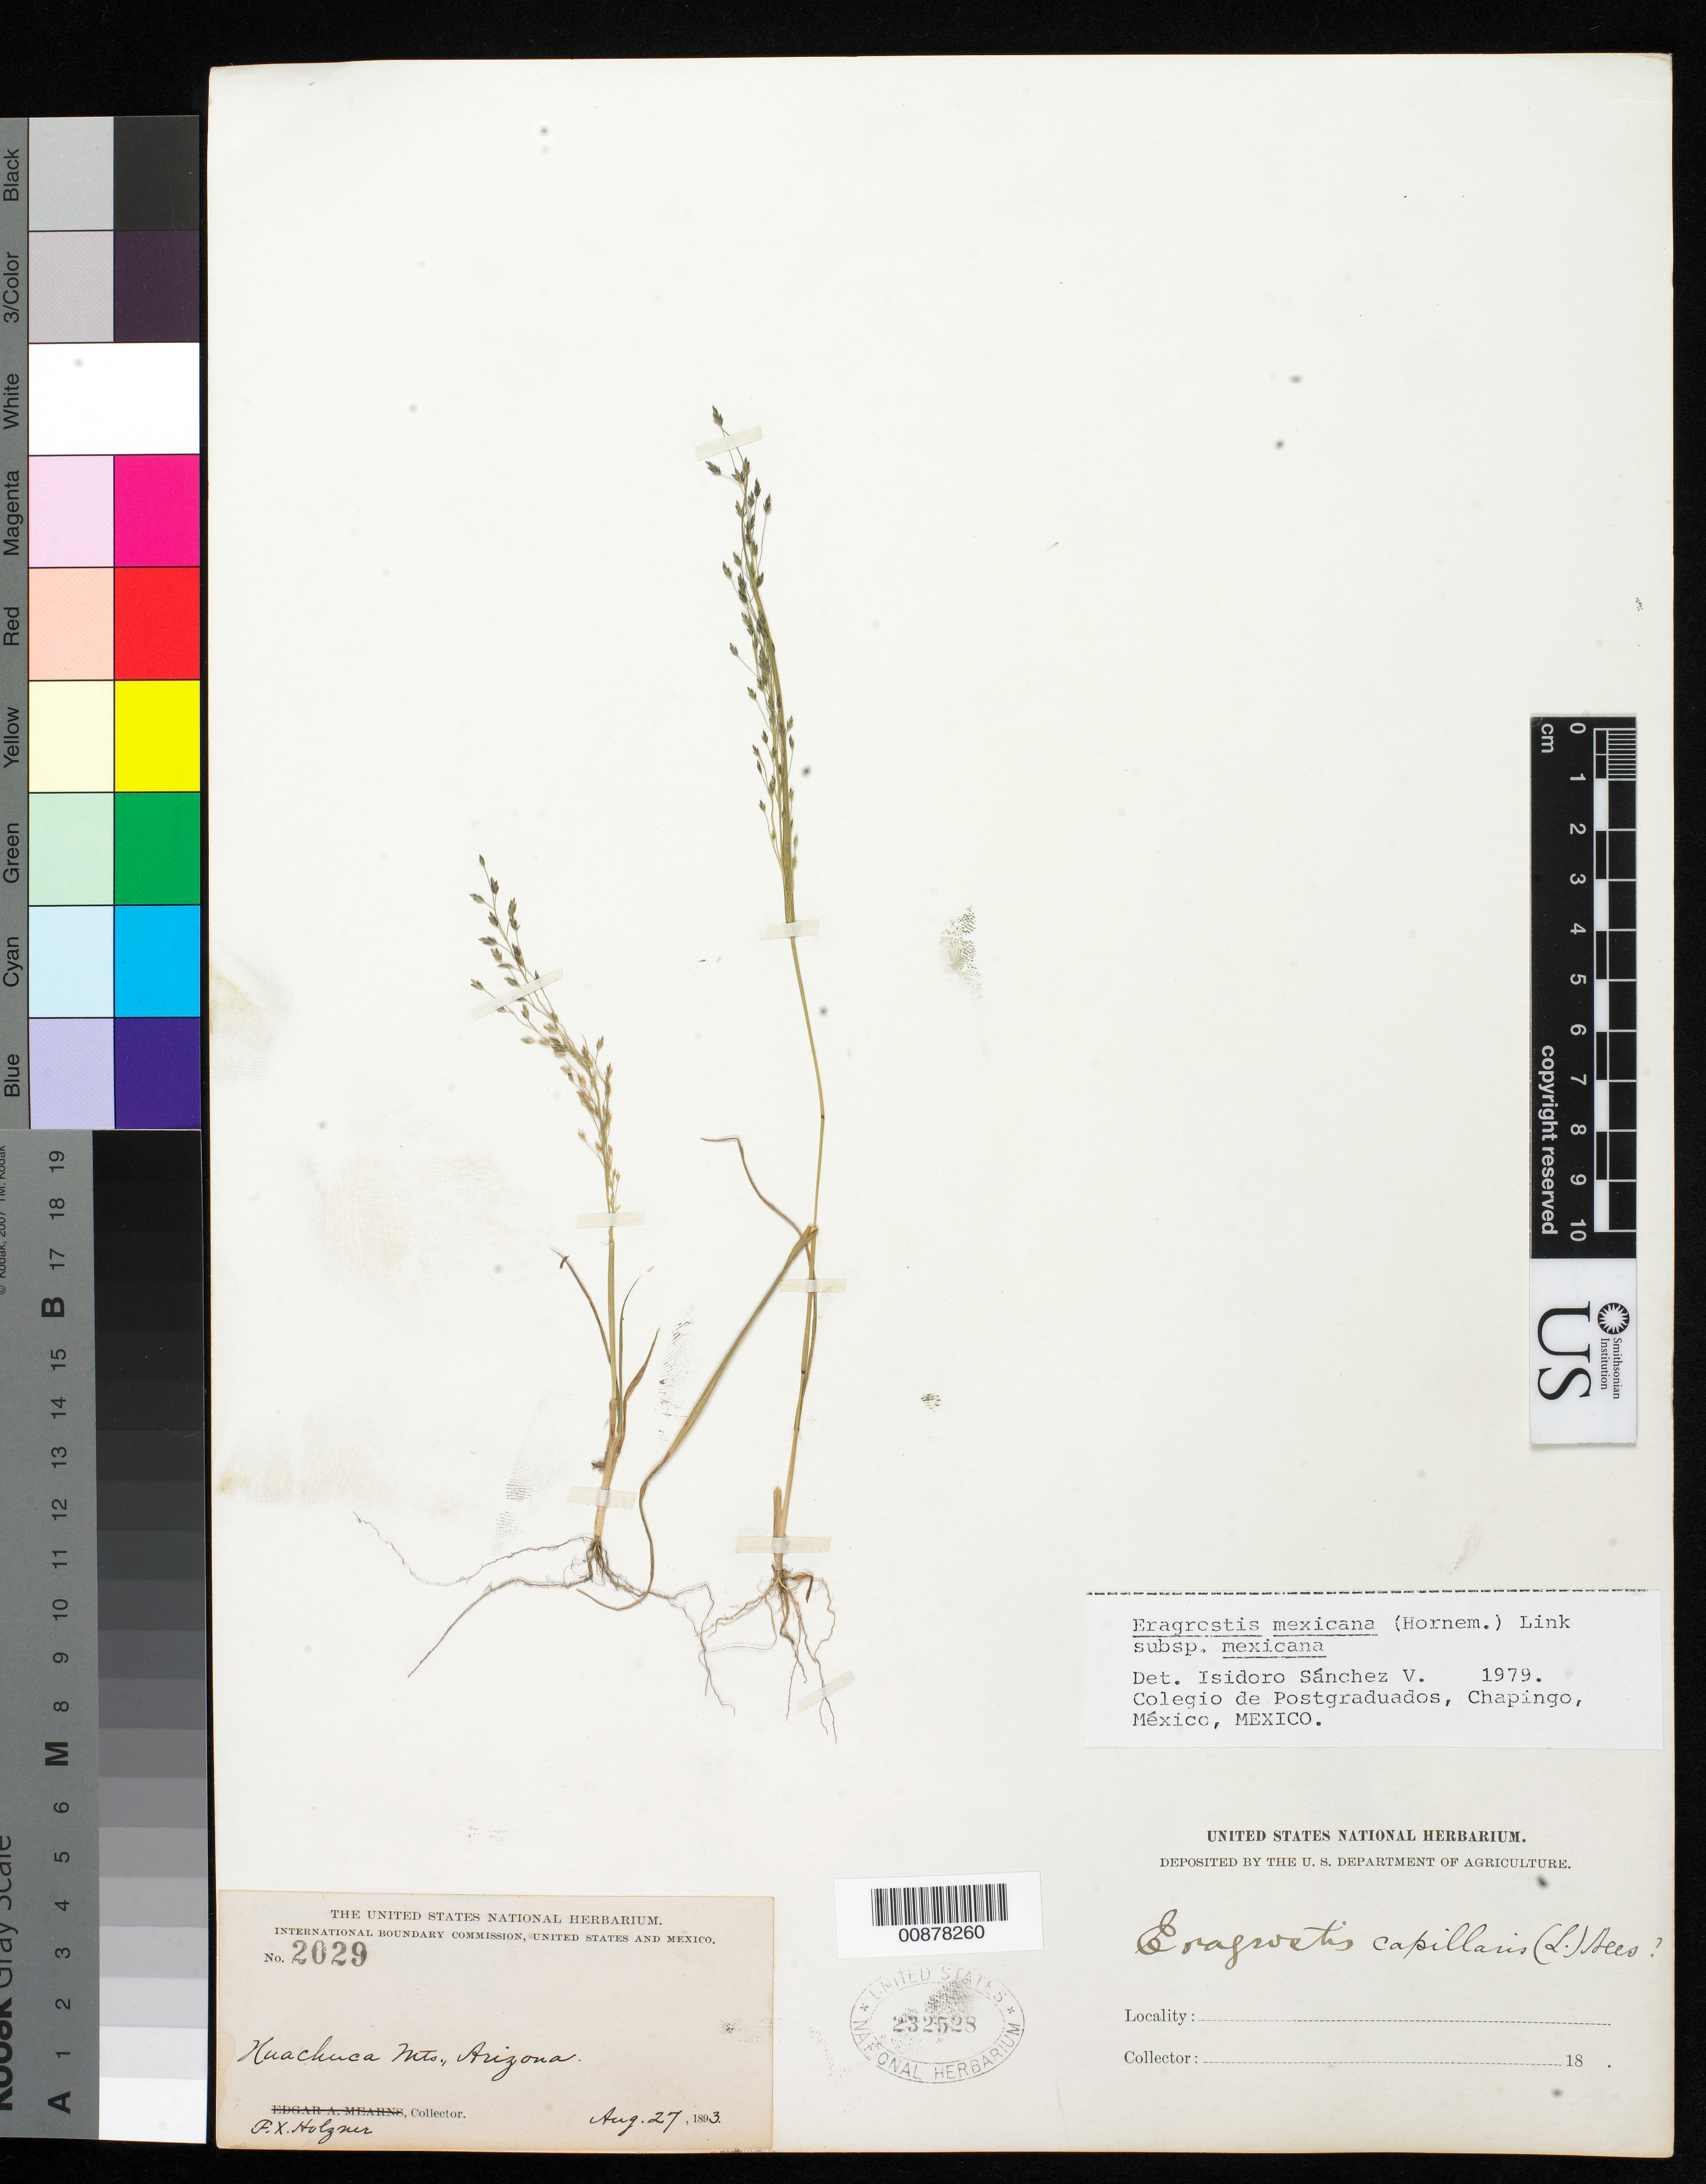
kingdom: Plantae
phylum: Tracheophyta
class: Liliopsida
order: Poales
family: Poaceae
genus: Eragrostis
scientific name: Eragrostis mexicana subsp. mexicana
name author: (Hornem.) Link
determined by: Sánchez Vega, I. M.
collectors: F. X. Holzner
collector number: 2029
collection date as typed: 27 Aug 1893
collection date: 1893-08-27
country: United States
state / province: Arizona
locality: Huachuca Mts.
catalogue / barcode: US 232528